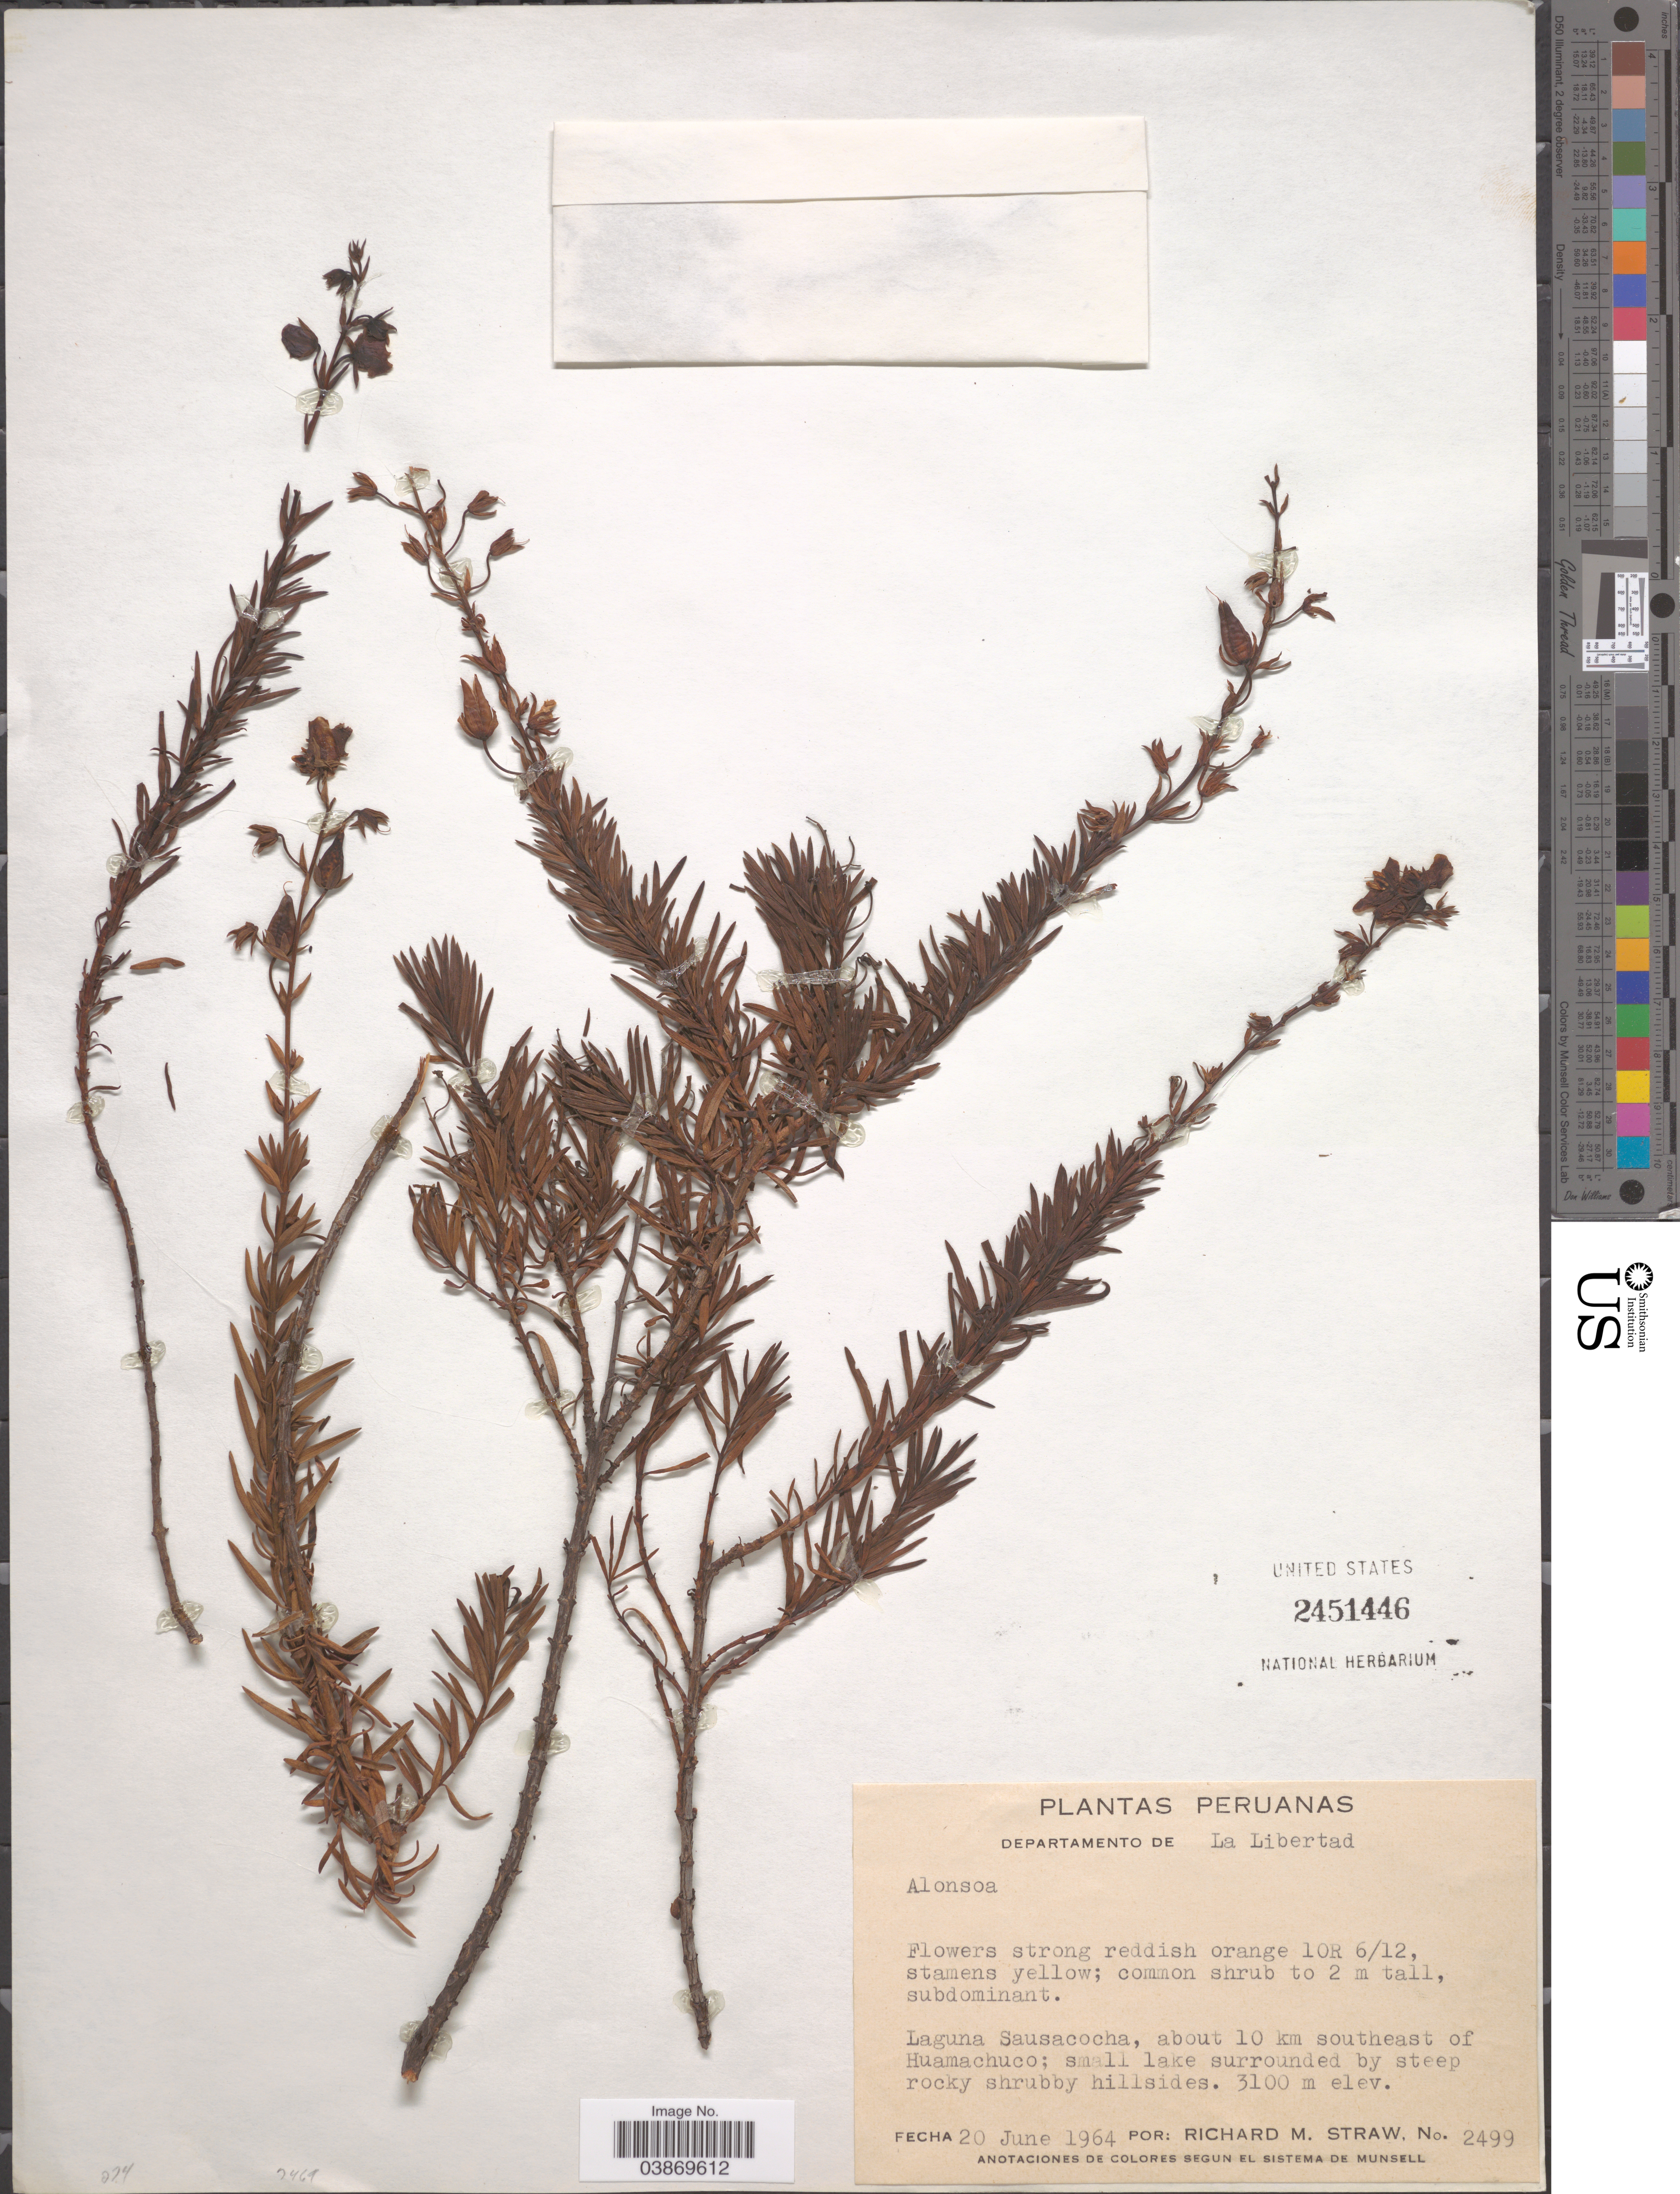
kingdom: Plantae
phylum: Tracheophyta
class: Magnoliopsida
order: Lamiales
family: Scrophulariaceae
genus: Alonsoa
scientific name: Alonsoa sp.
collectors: R. M. Straw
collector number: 2499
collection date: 1964-06-20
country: Peru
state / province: La Libertad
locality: Departamento de La Libertad. Laguna Sausacocha, about 10 km southeast of Huamachuco; small lake surrounded by steep rocky shrubby hillsides.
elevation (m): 3100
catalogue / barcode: US 2451446